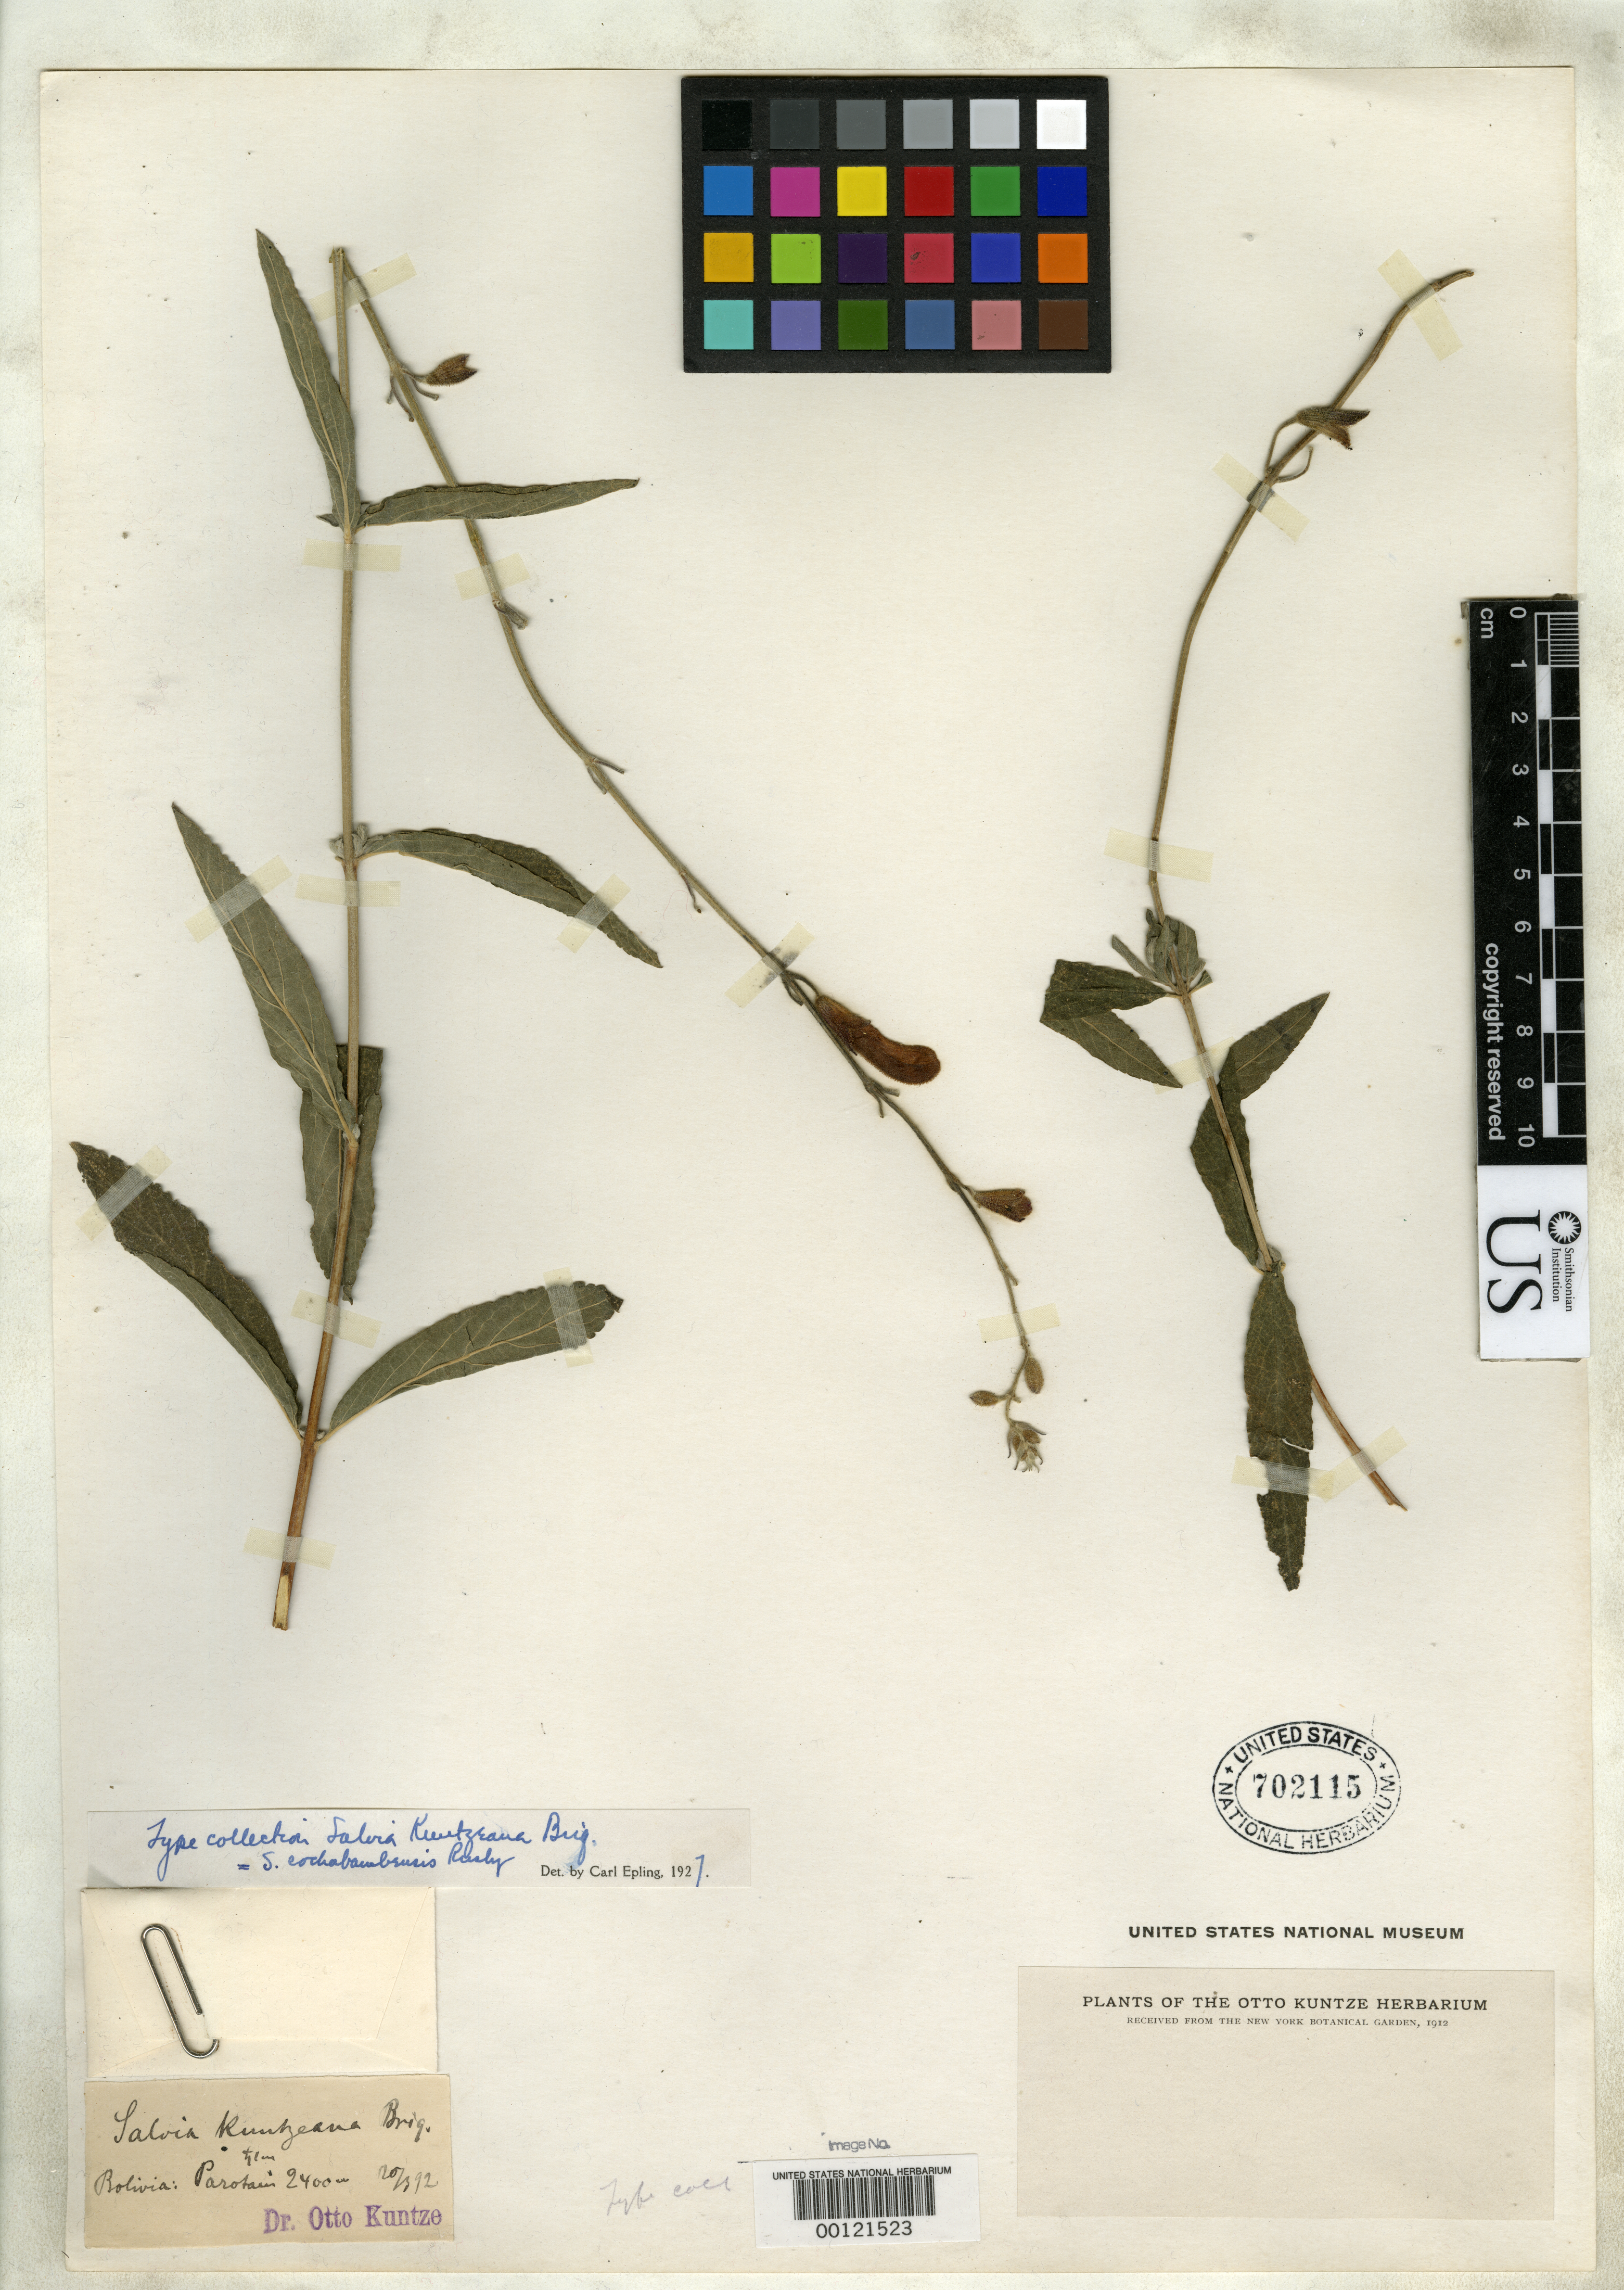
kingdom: Plantae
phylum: Tracheophyta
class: Magnoliopsida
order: Lamiales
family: Lamiaceae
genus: Salvia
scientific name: Salvia kuntzeana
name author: Briq.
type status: Isotype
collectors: C.E.O. Kuntze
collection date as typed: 1892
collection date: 1892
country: Bolivia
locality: Mapiri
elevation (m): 2400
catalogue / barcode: US 702115